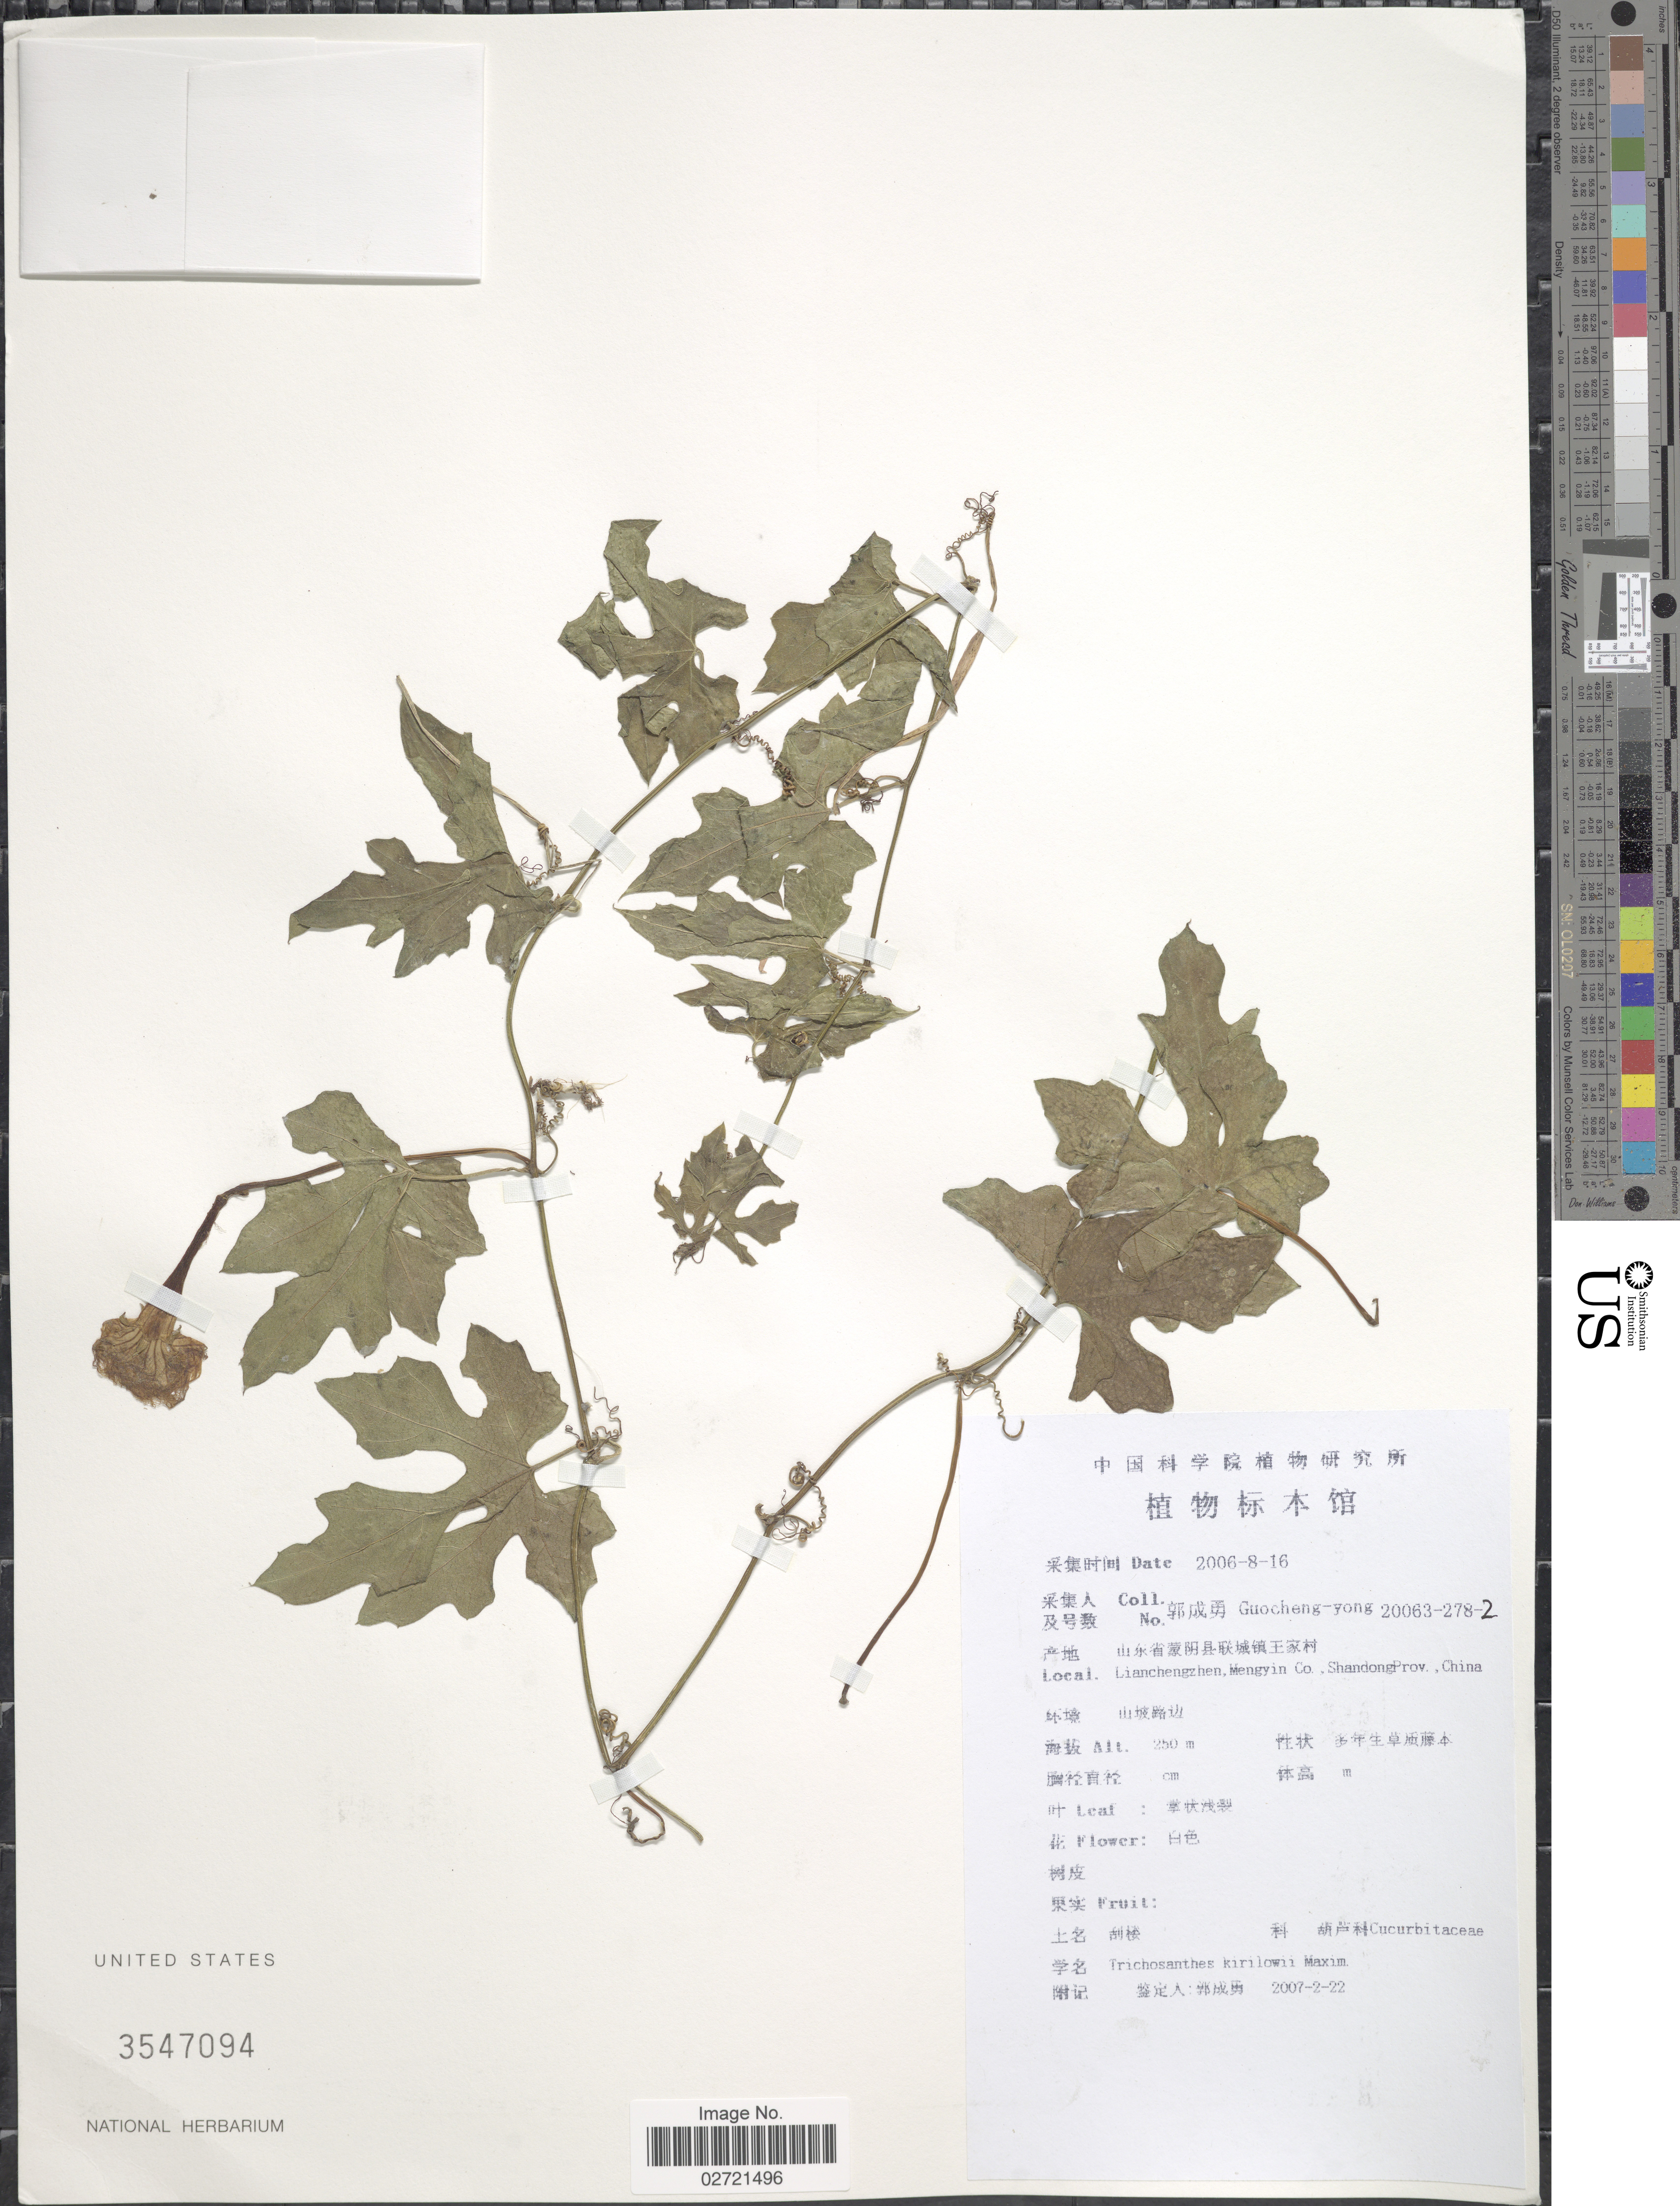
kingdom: Plantae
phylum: Tracheophyta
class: Magnoliopsida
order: Cucurbitales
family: Cucurbitaceae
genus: Trichosanthes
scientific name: Trichosanthes kirilowii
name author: Maxim.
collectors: Guo cheng-yong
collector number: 20063-278-2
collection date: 2006-08-16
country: China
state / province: Shandong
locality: Lianchengzhen, Mengyin Co., Shandong Prov., China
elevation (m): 250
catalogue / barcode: US 3547094